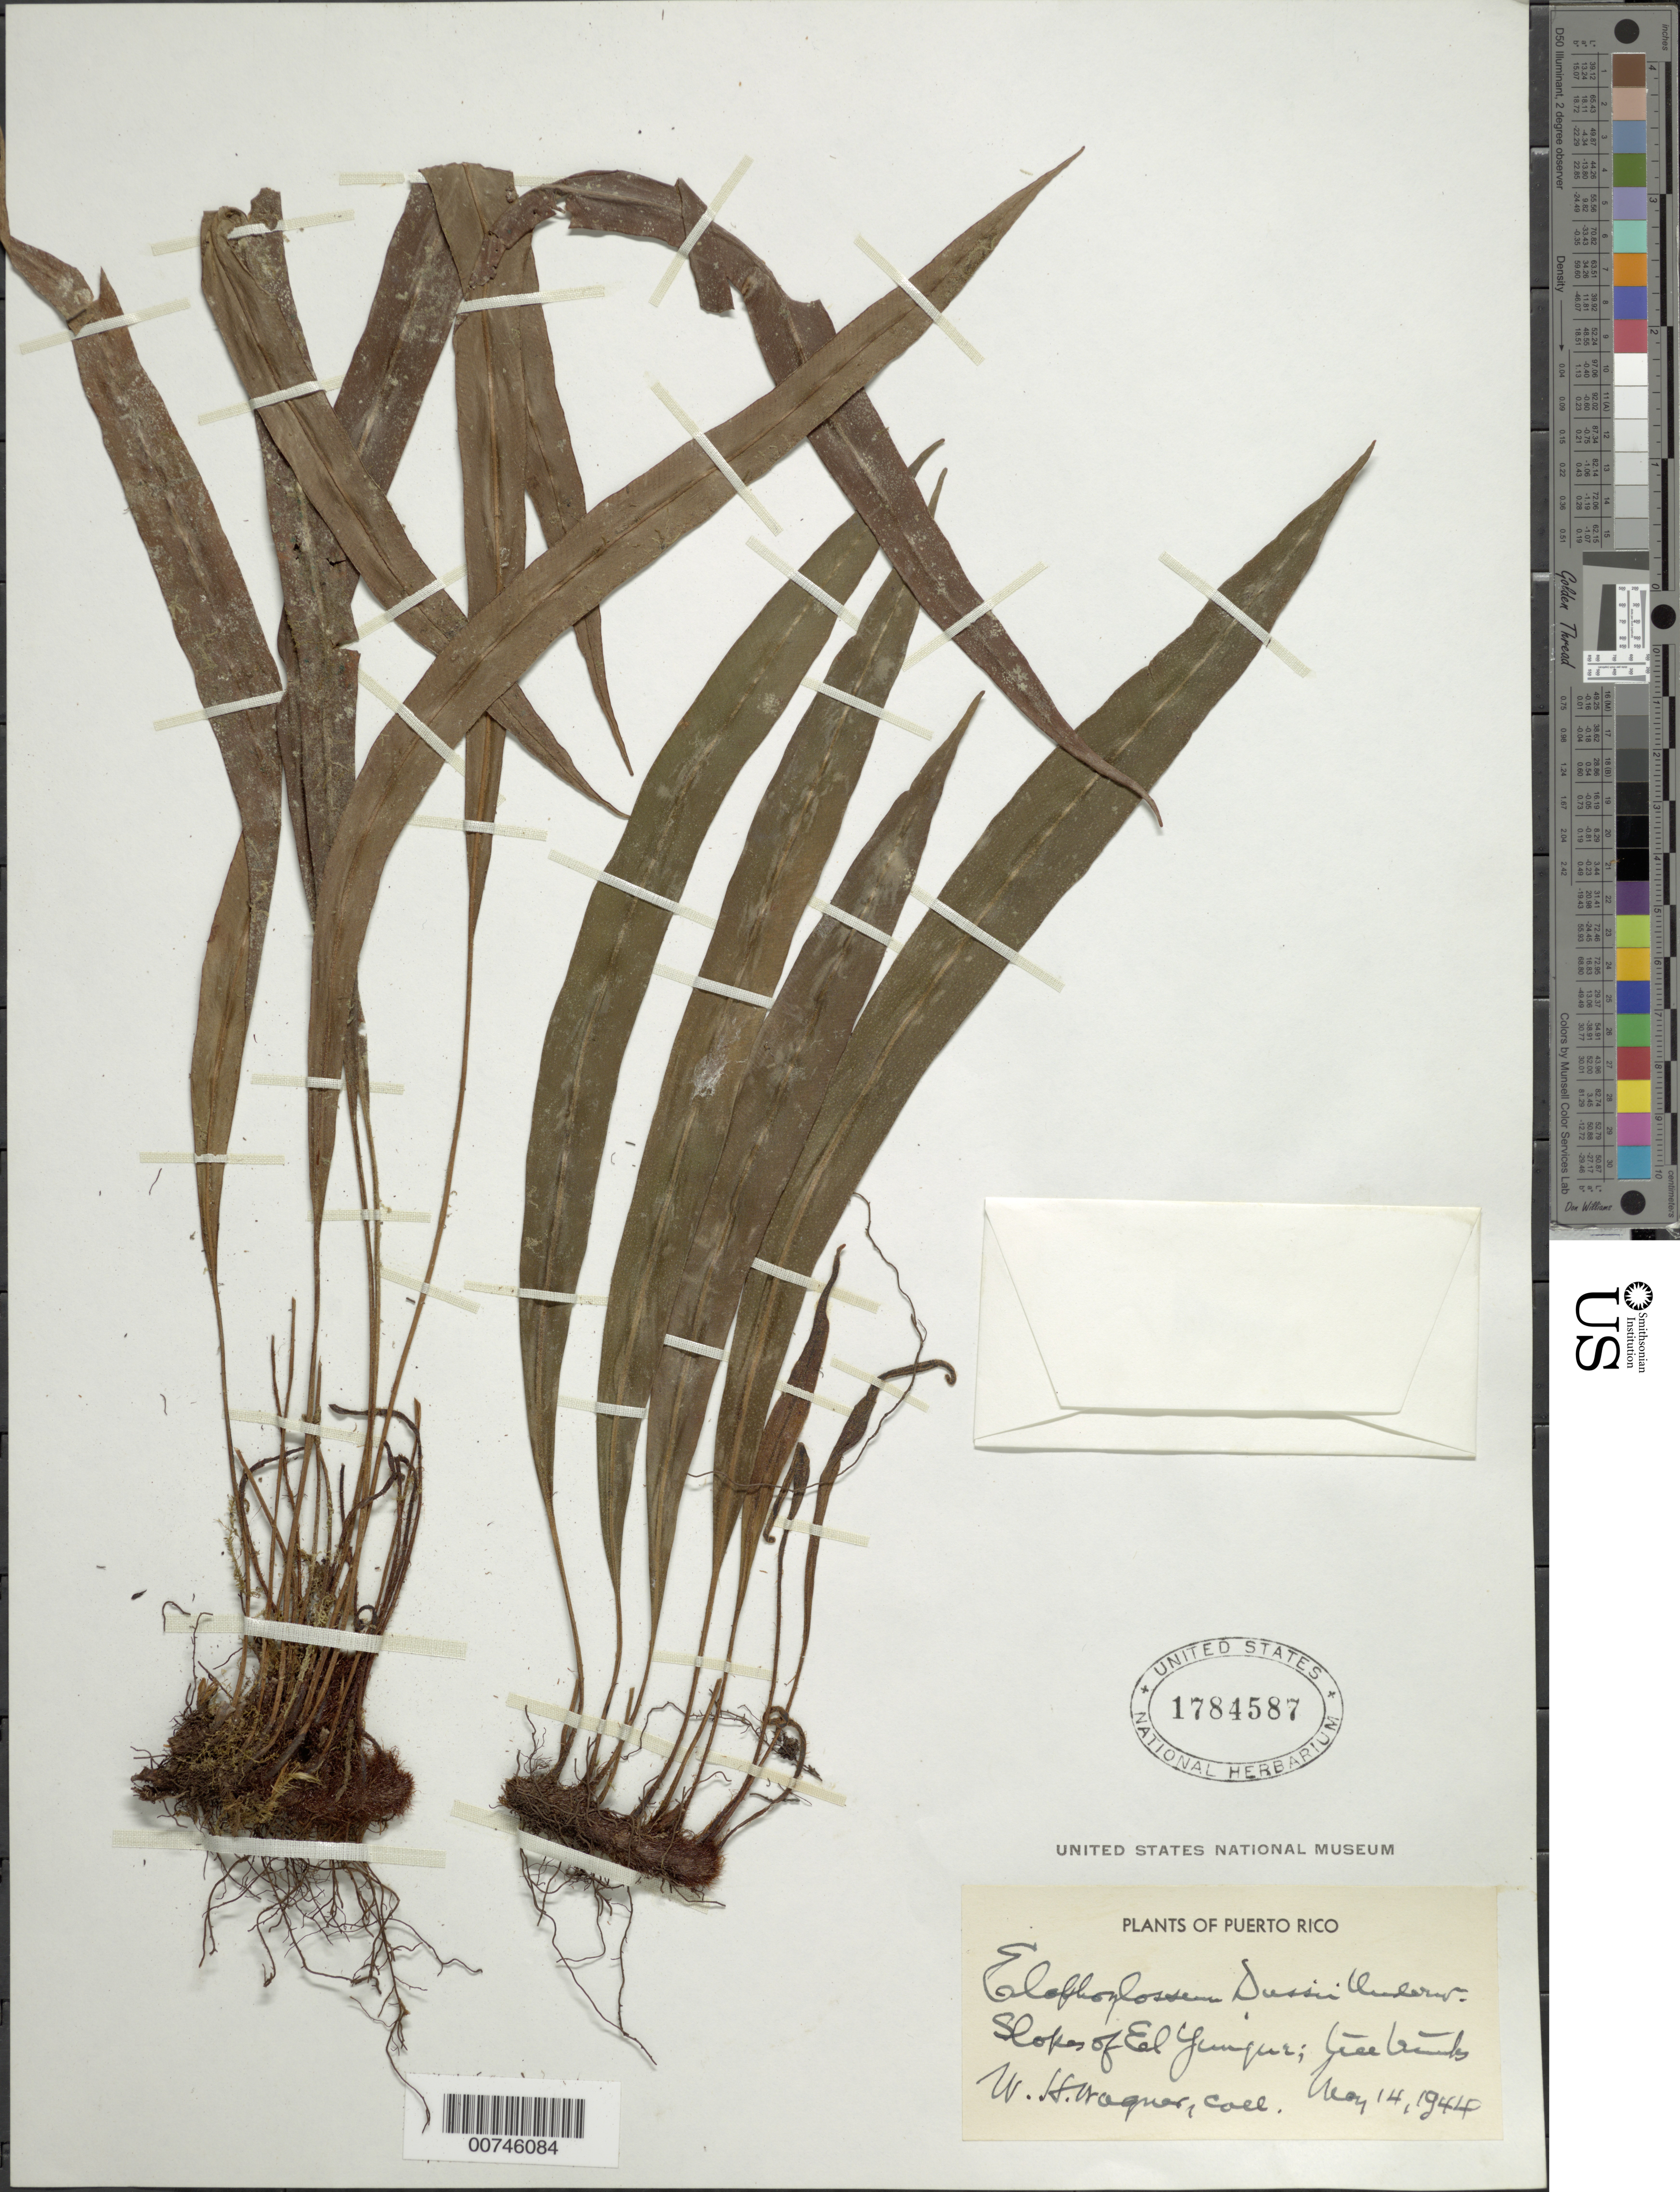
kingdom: Plantae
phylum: Tracheophyta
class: Polypodiopsida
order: Polypodiales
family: Dryopteridaceae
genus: Elaphoglossum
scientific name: Elaphoglossum petiolatum var. dussii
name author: (Underw. ex Maxon) Proctor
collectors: W. H. Wagner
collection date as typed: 14 May 1944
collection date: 1944-05-14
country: Puerto Rico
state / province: Río Grande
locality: Slopes of El Yunque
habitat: Tree trunks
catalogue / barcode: US 1784587